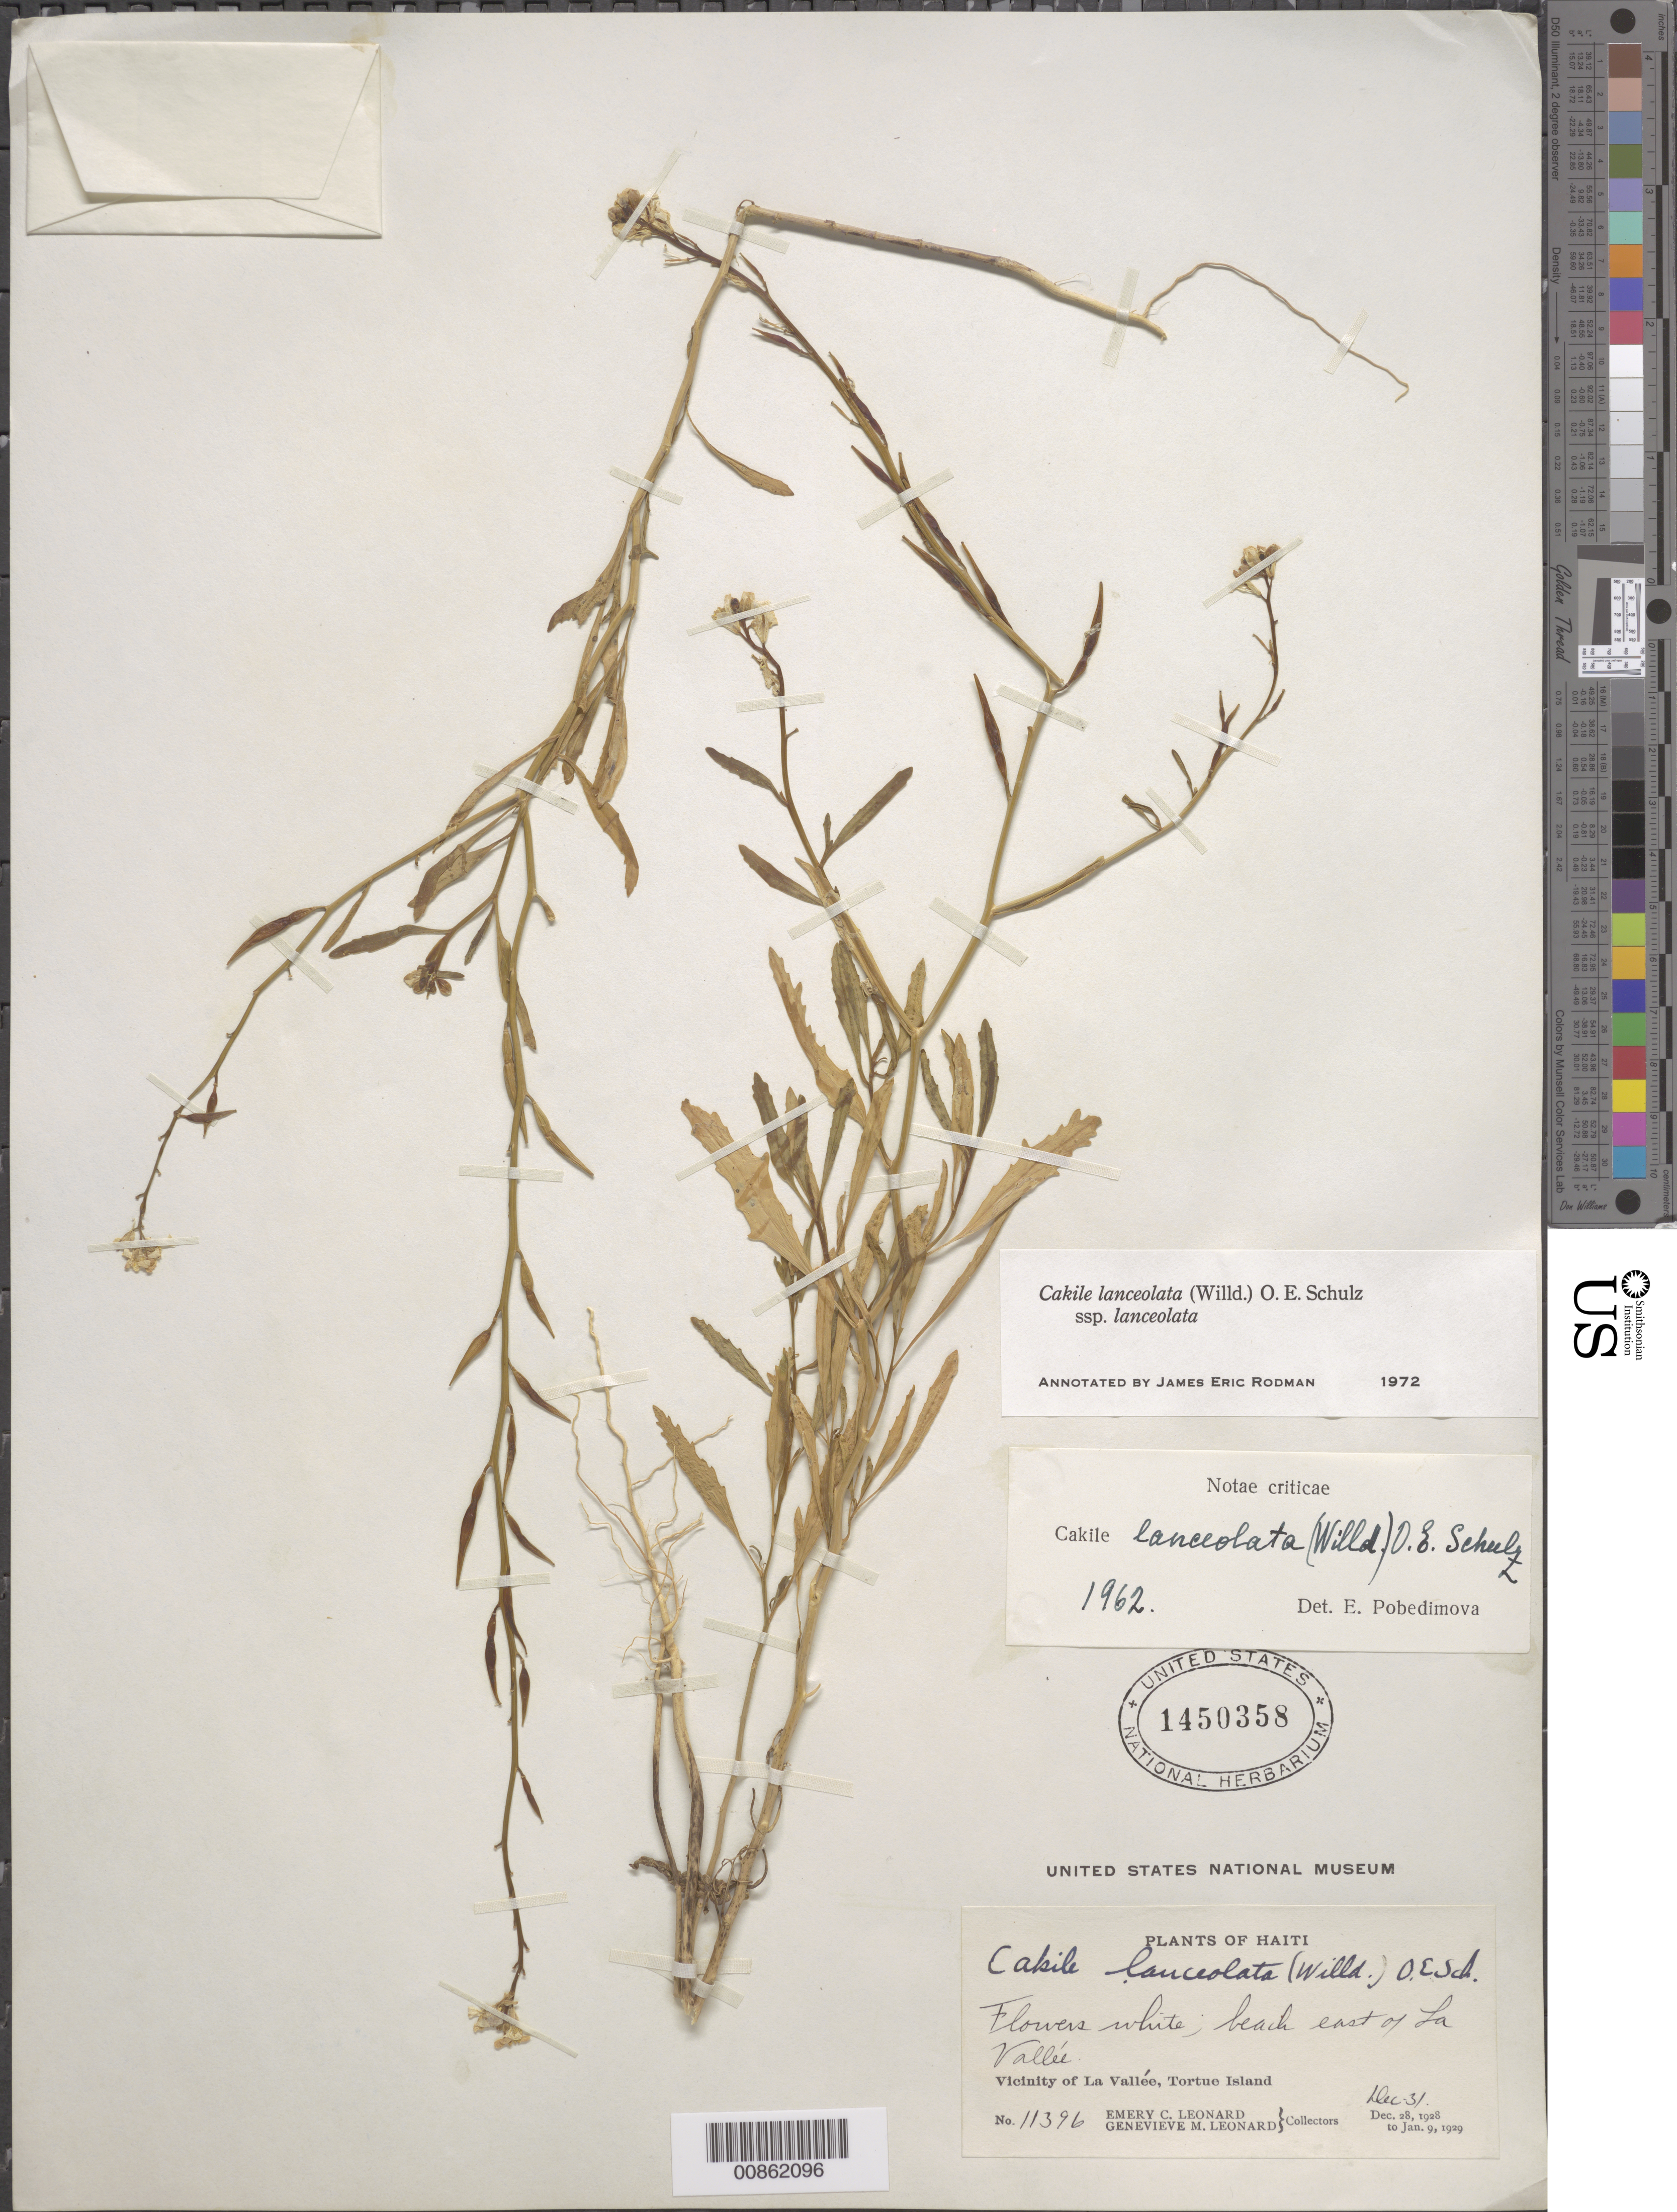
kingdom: Plantae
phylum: Tracheophyta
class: Magnoliopsida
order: Brassicales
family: Brassicaceae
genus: Cakile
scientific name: Cakile lanceolata subsp. lanceolata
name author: (Willd.) O.E. Schulz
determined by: Rodman, J. E.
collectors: E. C. Leonard & G. M. Leonard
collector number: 11396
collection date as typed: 31 Dec 1928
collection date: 1928-12-31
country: Haiti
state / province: Nord-Óuest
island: Île de la Tortue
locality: Vicinity of La Vallée, Tortue Island. Beach east of La Vallée.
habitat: Beach.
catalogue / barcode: US 1450358